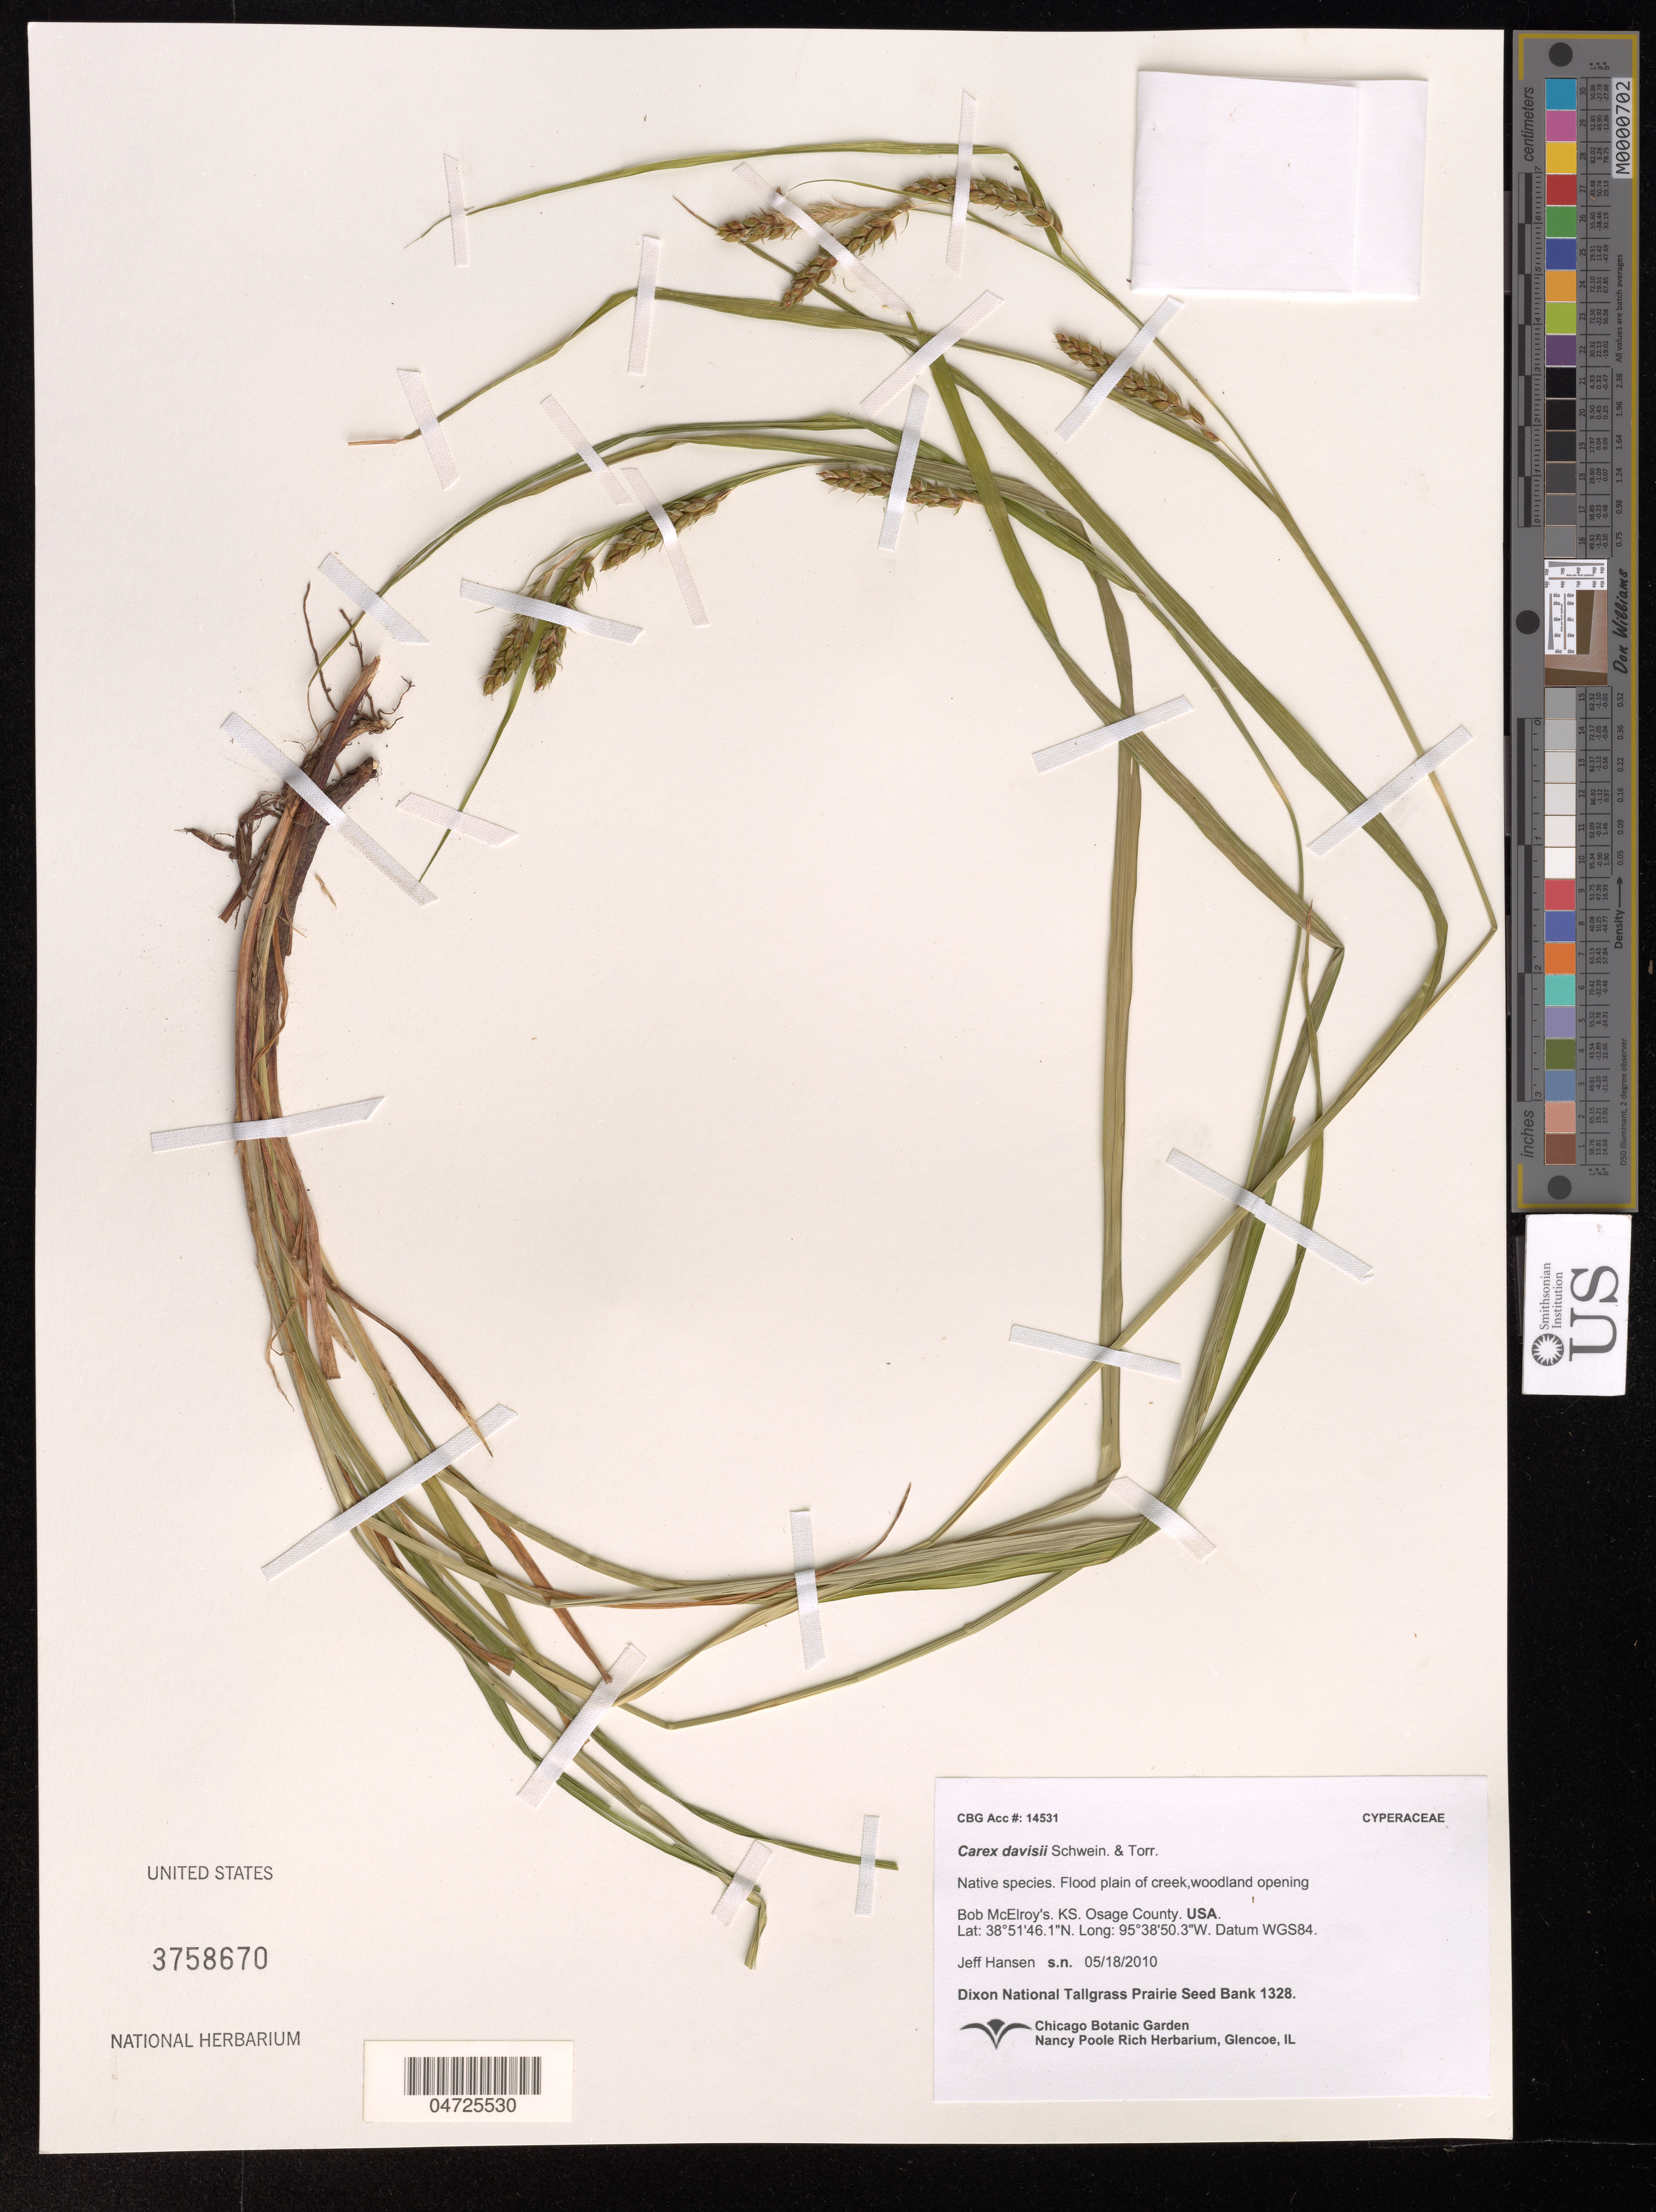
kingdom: Plantae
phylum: Tracheophyta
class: Liliopsida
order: Poales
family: Cyperaceae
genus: Carex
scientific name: Carex davisii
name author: Schwein. & Torr.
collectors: J. Hansen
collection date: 2010-05-18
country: United States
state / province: Kansas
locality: Bob McElroy's. Osage County. Datum WGS84.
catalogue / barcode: US 3758670